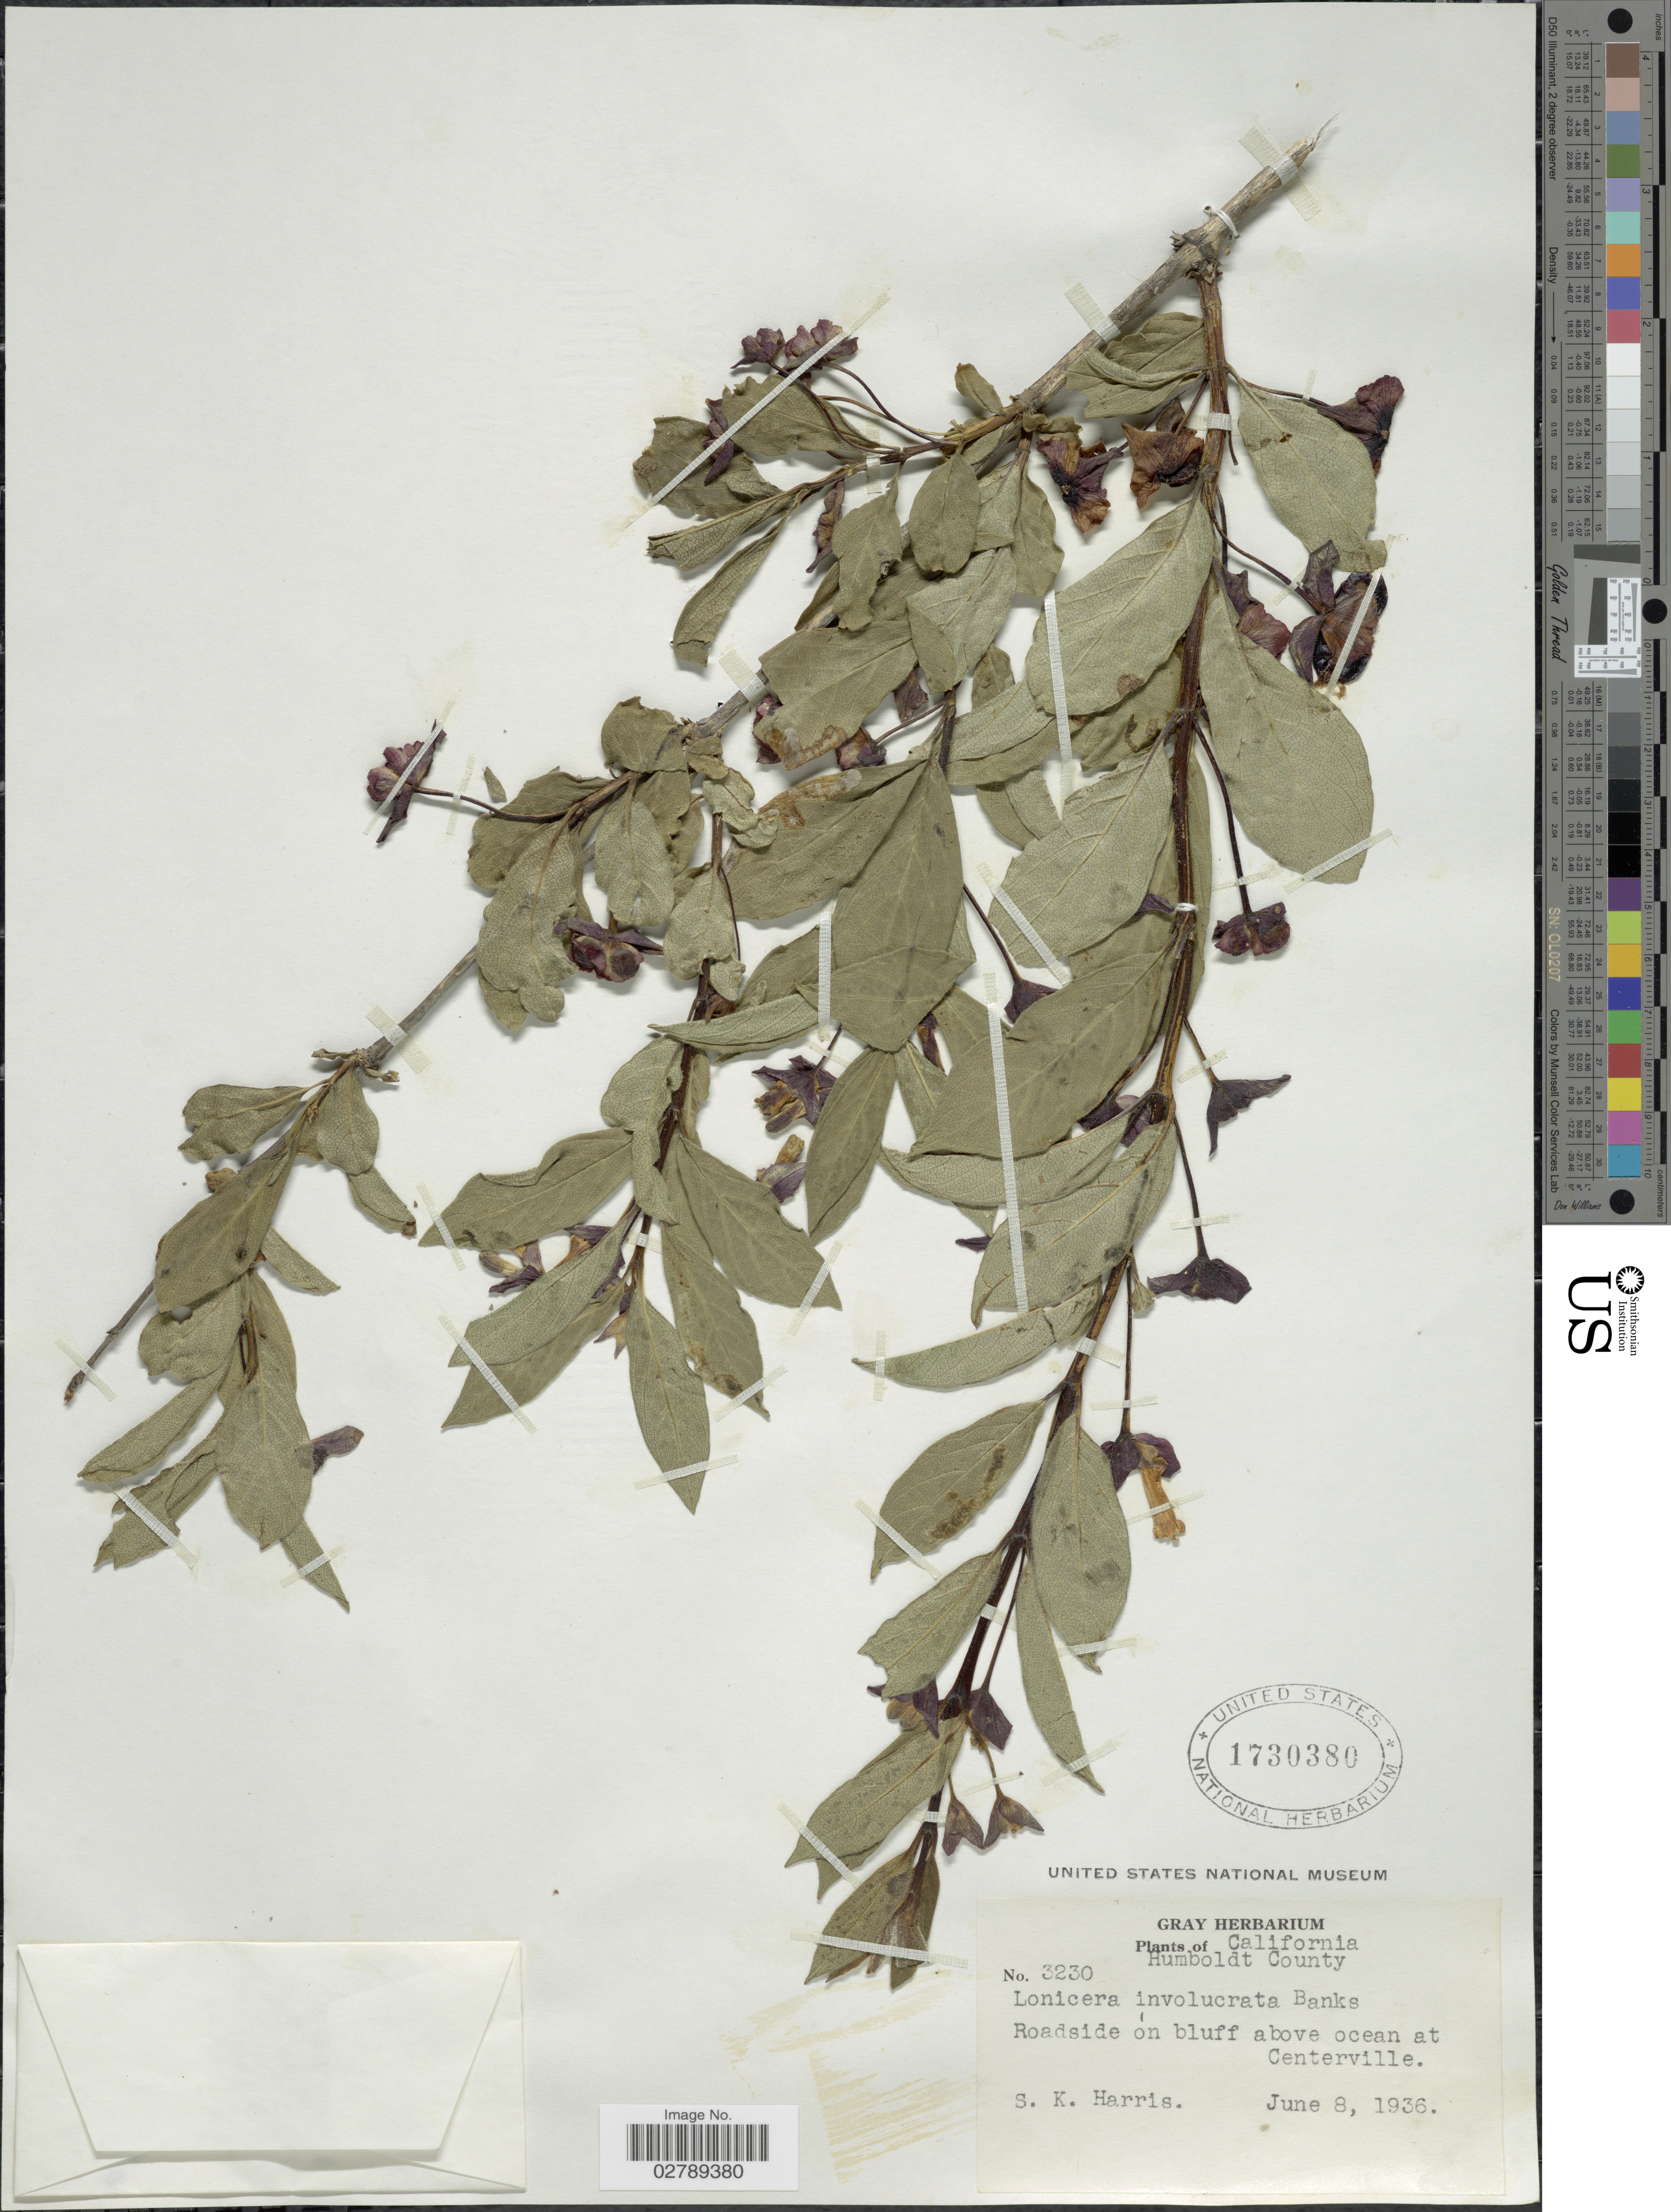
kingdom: Plantae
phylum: Tracheophyta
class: Magnoliopsida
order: Dipsacales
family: Caprifoliaceae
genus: Lonicera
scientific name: Lonicera involucrata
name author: (Richardson) Banks ex Spreng.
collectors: S. K. Harris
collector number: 3230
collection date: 1936-06-08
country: United States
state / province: California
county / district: Humboldt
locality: Humboldt County. Roadside on bluff above ocean at Centerville.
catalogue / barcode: US 1730380